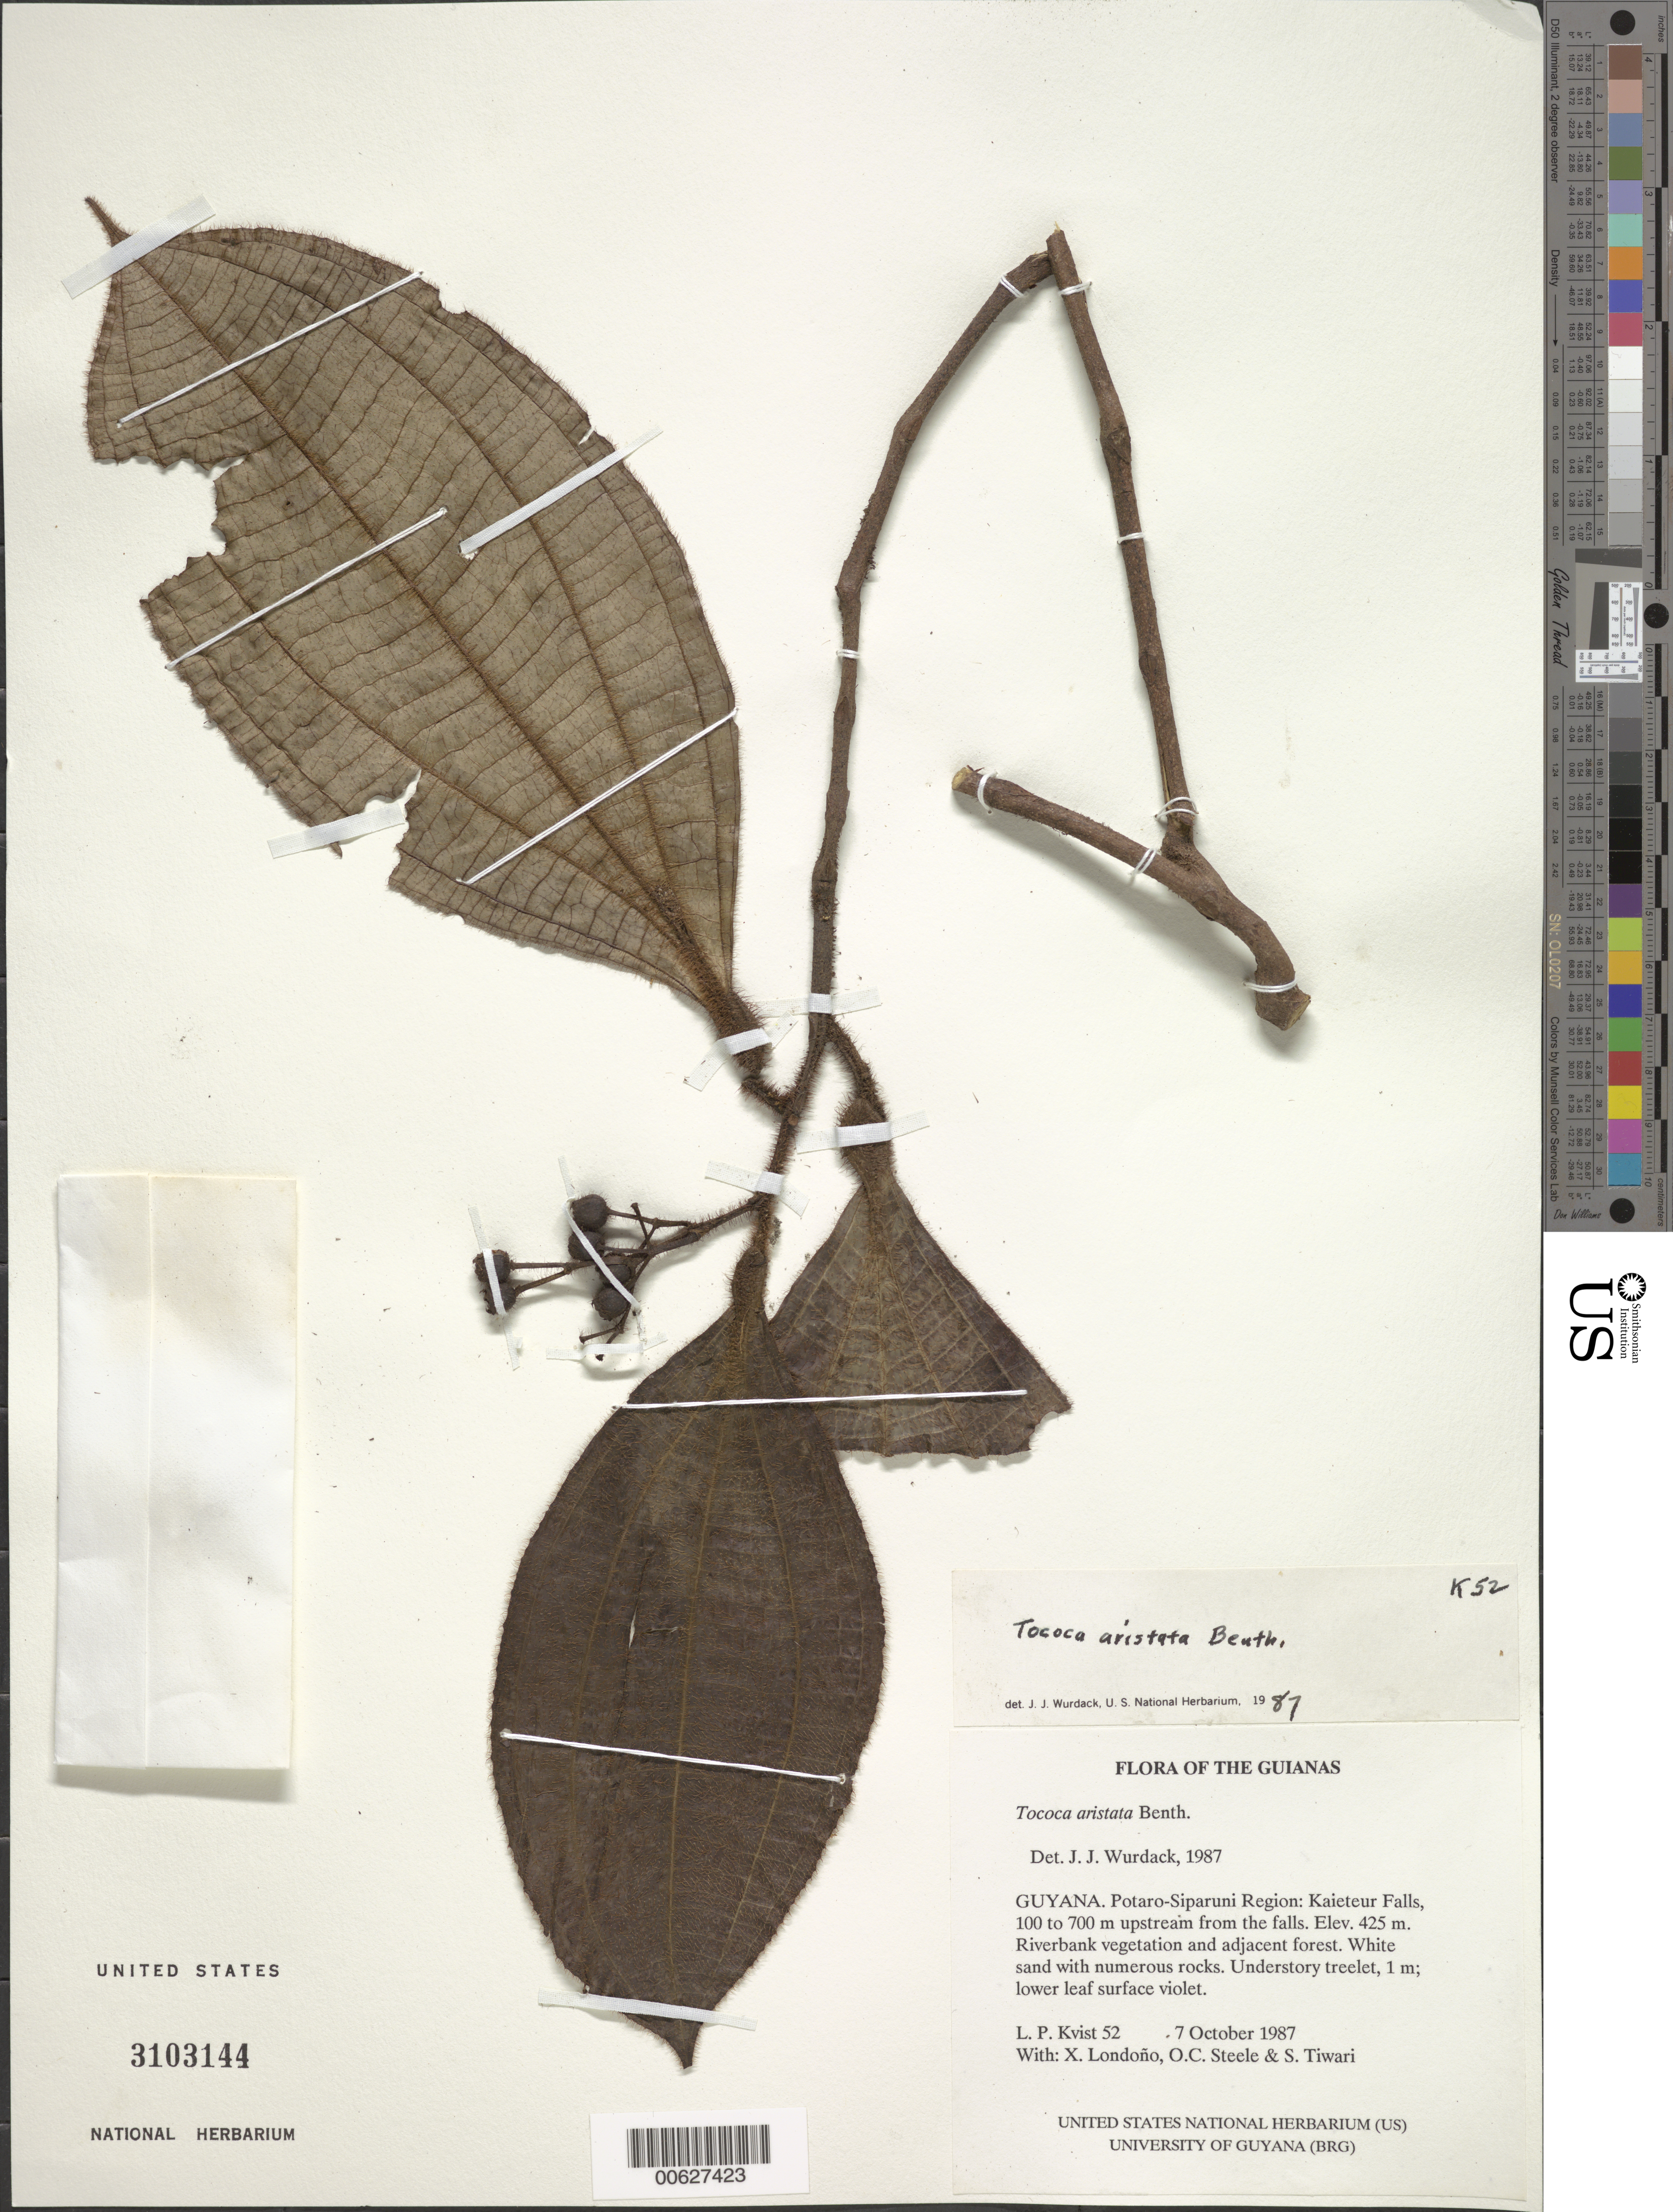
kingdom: Plantae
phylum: Tracheophyta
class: Magnoliopsida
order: Myrtales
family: Melastomataceae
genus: Tococa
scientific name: Tococa aristata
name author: Benth.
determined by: Wurdack, John J., (US), US (UNITED STATES)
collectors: L. P. Kvist, X. Londoño, O. C. Steele & S. Tiwari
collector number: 52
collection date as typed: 7 October 1987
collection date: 1987-10-07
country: Guyana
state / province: Potaro-Siparuni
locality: Kaieteur Falls, 100 to 700 m upstream from the falls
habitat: Riverbank vegetation and adjacent forest. White sand with numerous rocks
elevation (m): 425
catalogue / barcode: US 3103144